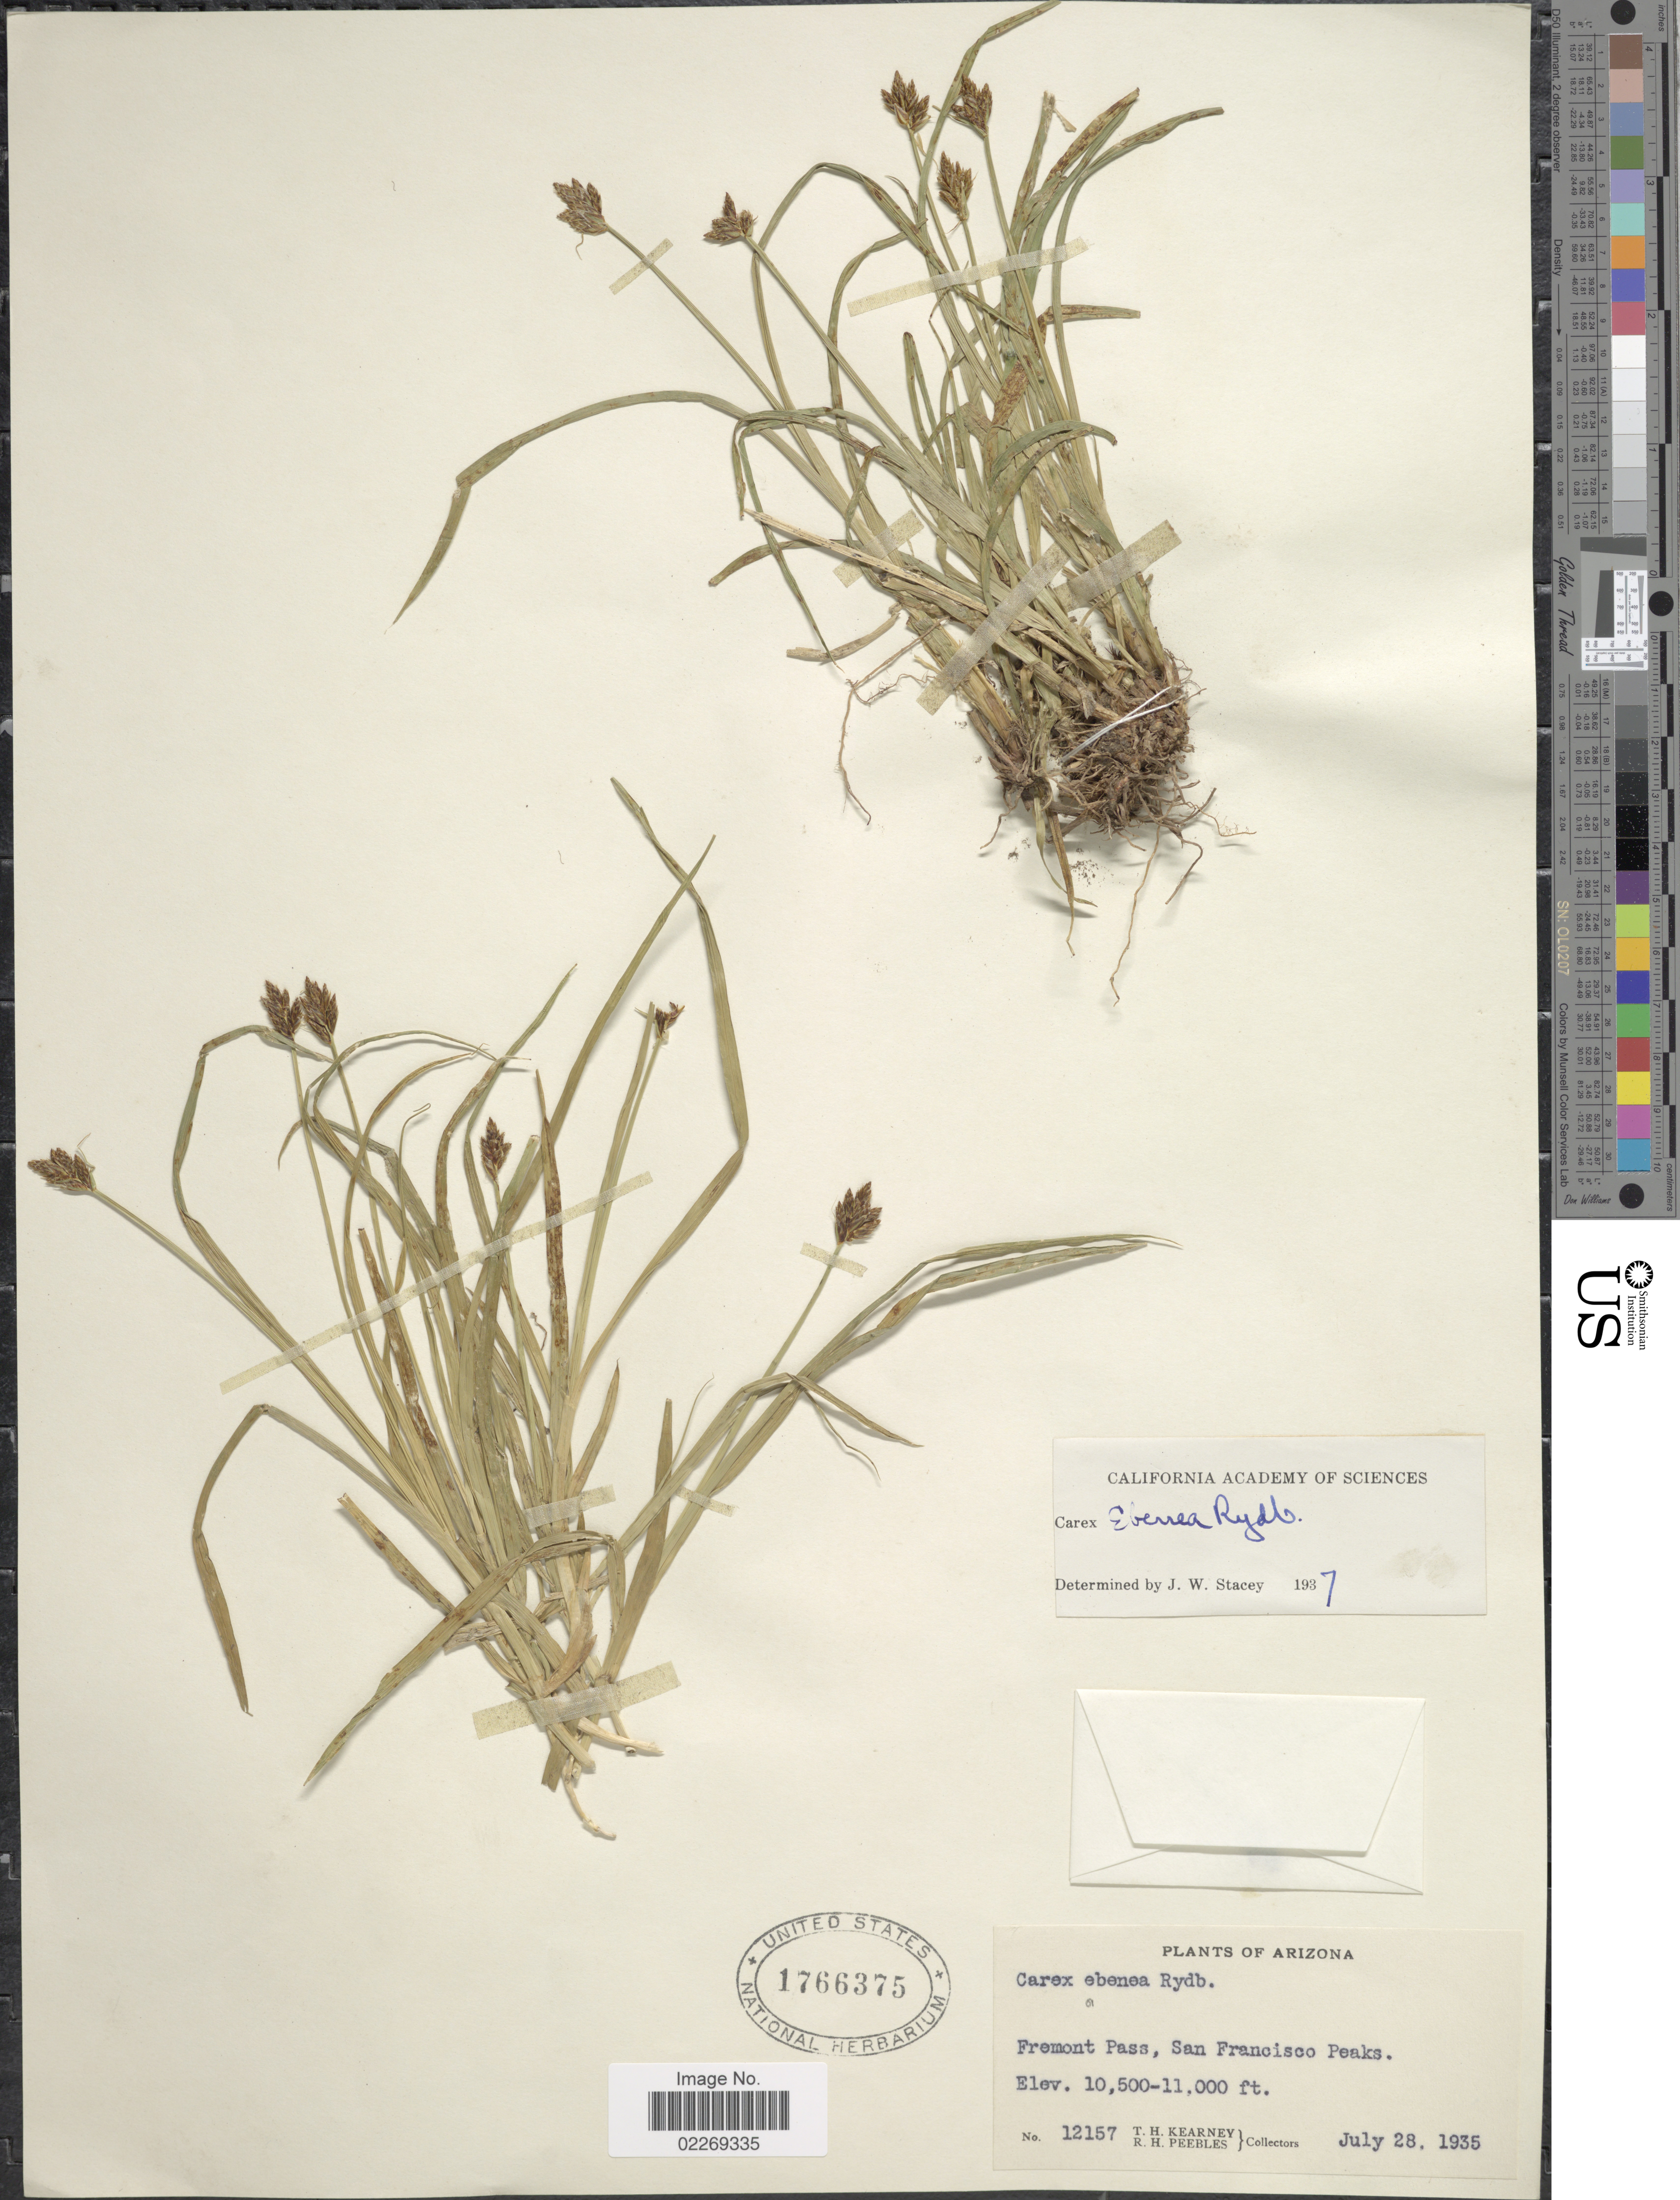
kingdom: Plantae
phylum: Tracheophyta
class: Liliopsida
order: Poales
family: Cyperaceae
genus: Carex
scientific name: Carex ebenea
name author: Rydb.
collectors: T. H. Kearney & R. H. Peebles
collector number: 12157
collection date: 1935-07-28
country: United States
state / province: Arizona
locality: Fremont Pass, San Francisco Peaks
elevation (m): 3200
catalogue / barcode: US 1766375